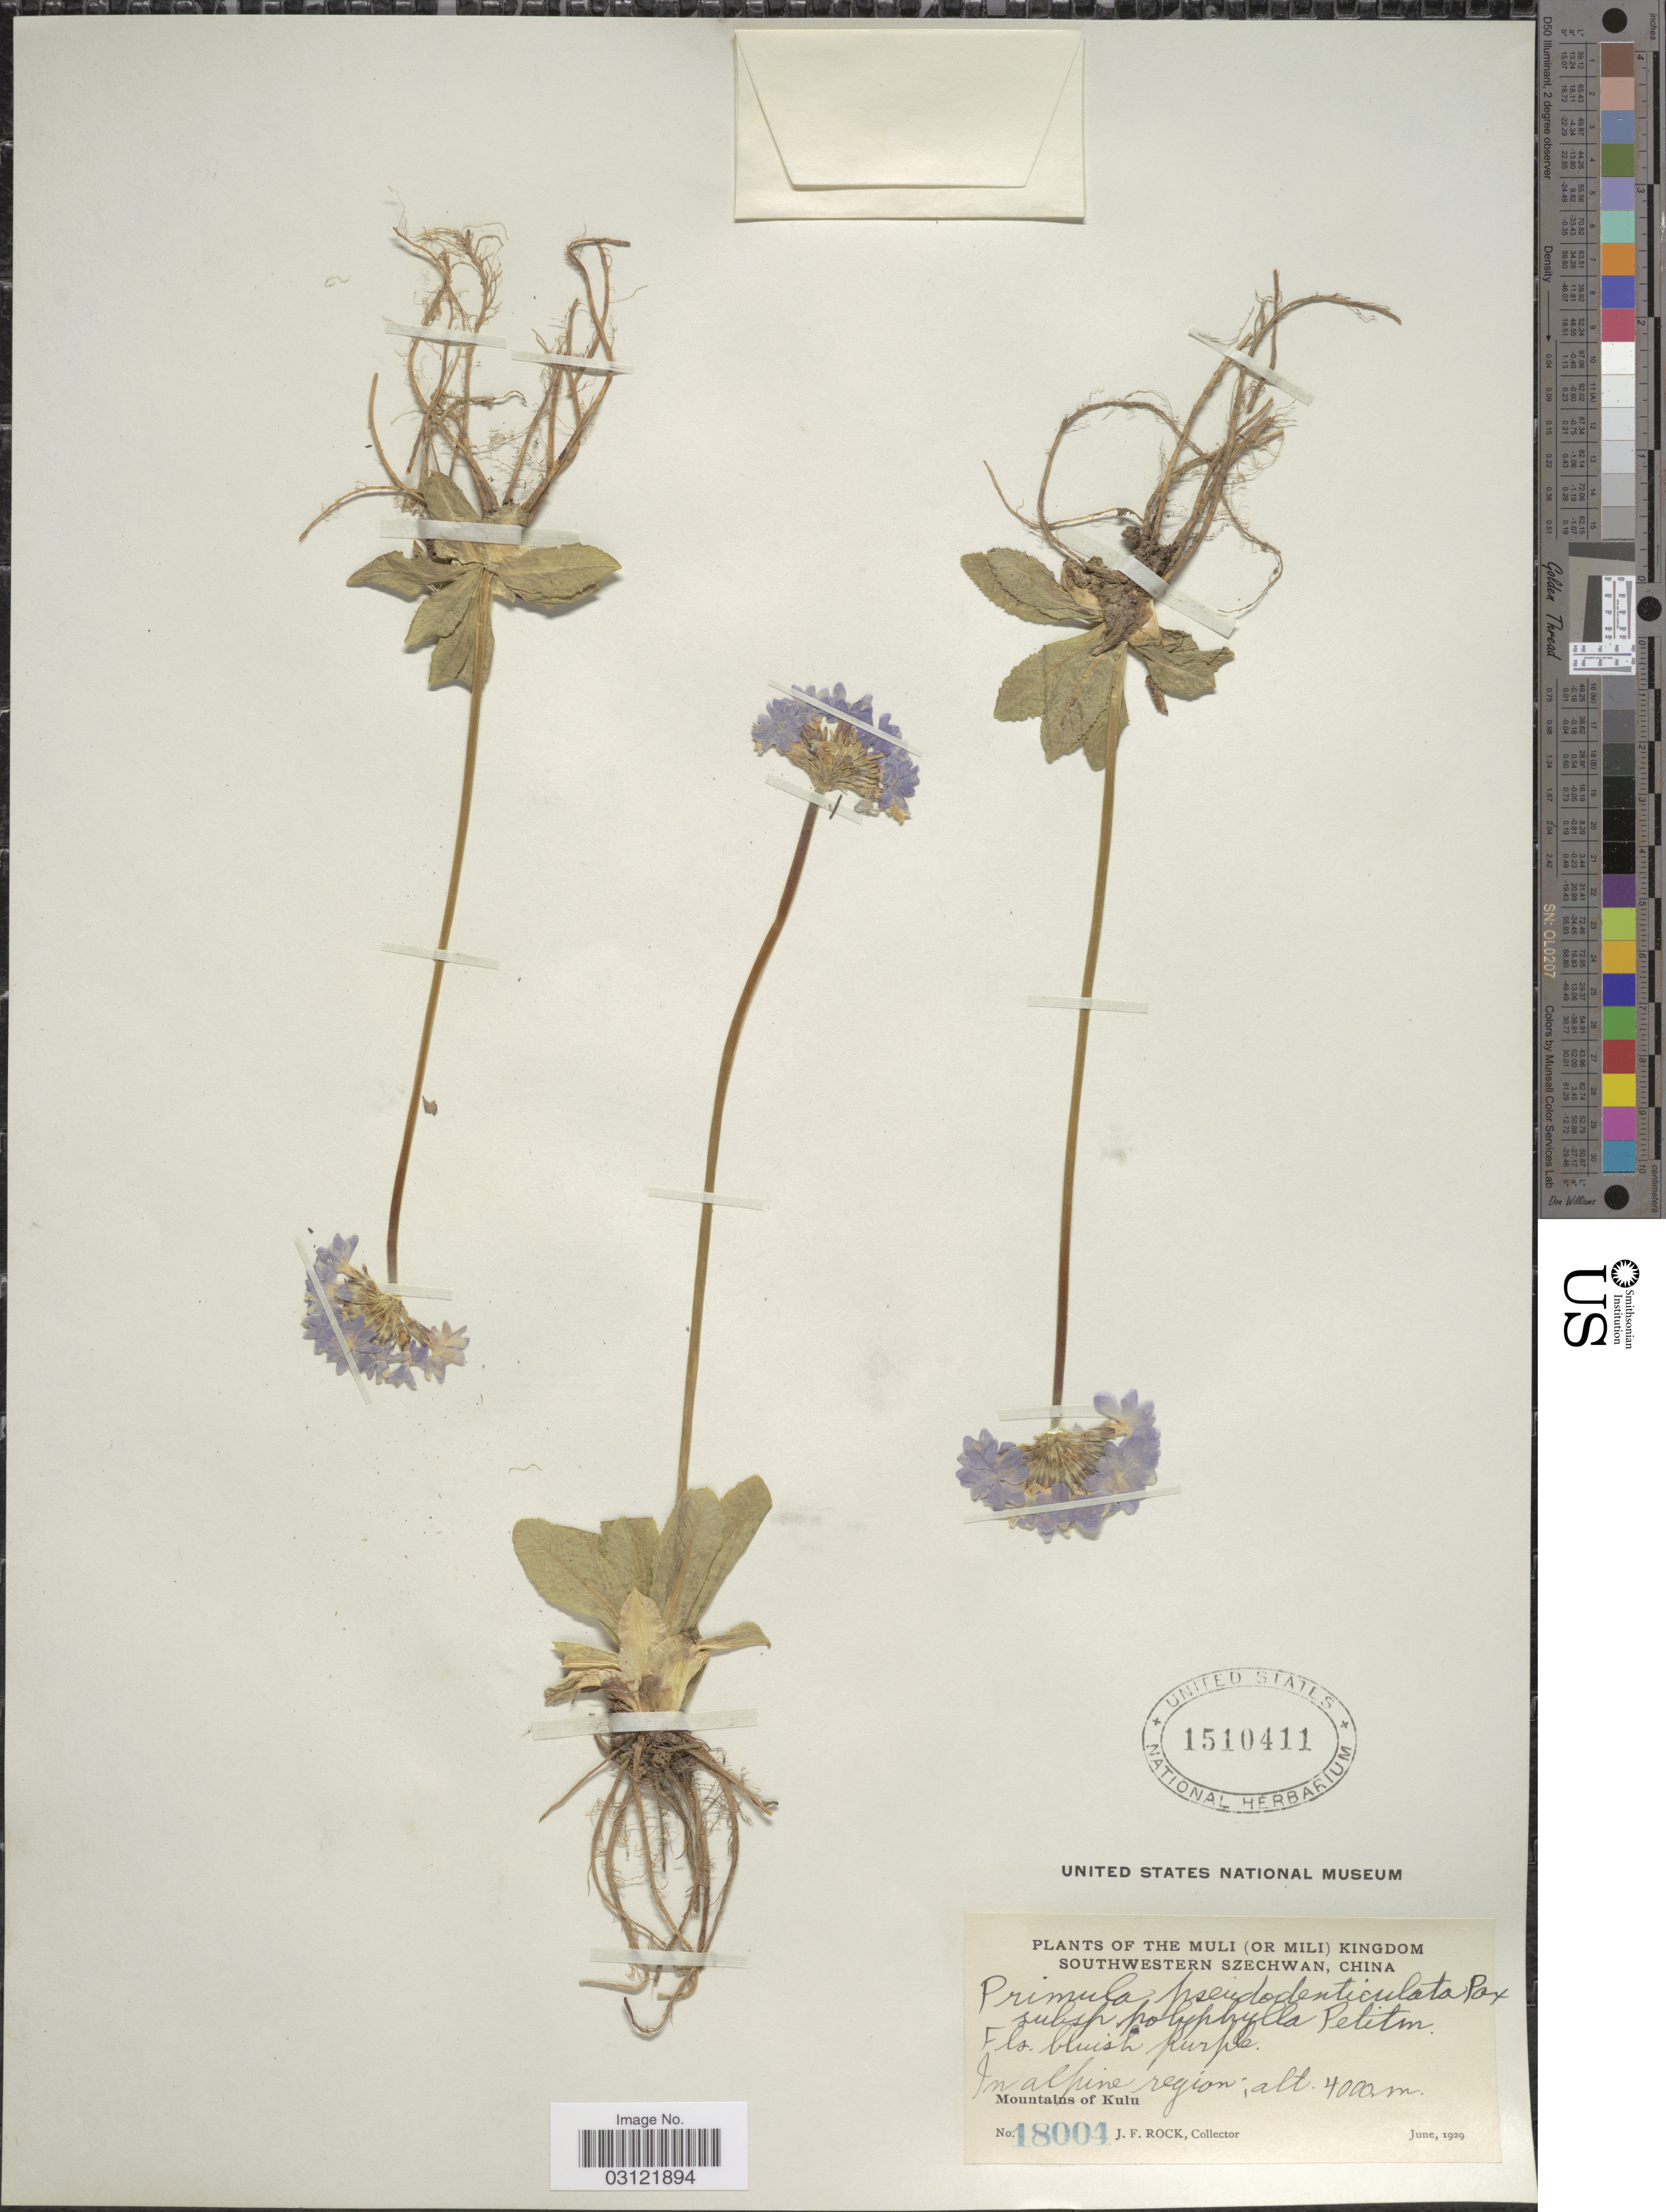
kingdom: Plantae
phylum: Tracheophyta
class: Magnoliopsida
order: Ericales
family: Primulaceae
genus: Primula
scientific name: Primula pseudodenticulata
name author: Pax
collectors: J. Rock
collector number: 18004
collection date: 1929-06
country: China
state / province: Sichuan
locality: The Muli (or Mili) Kingdom, Southwestern Szechwan. Mountains of Kulu.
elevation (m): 4000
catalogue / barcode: US 1510411